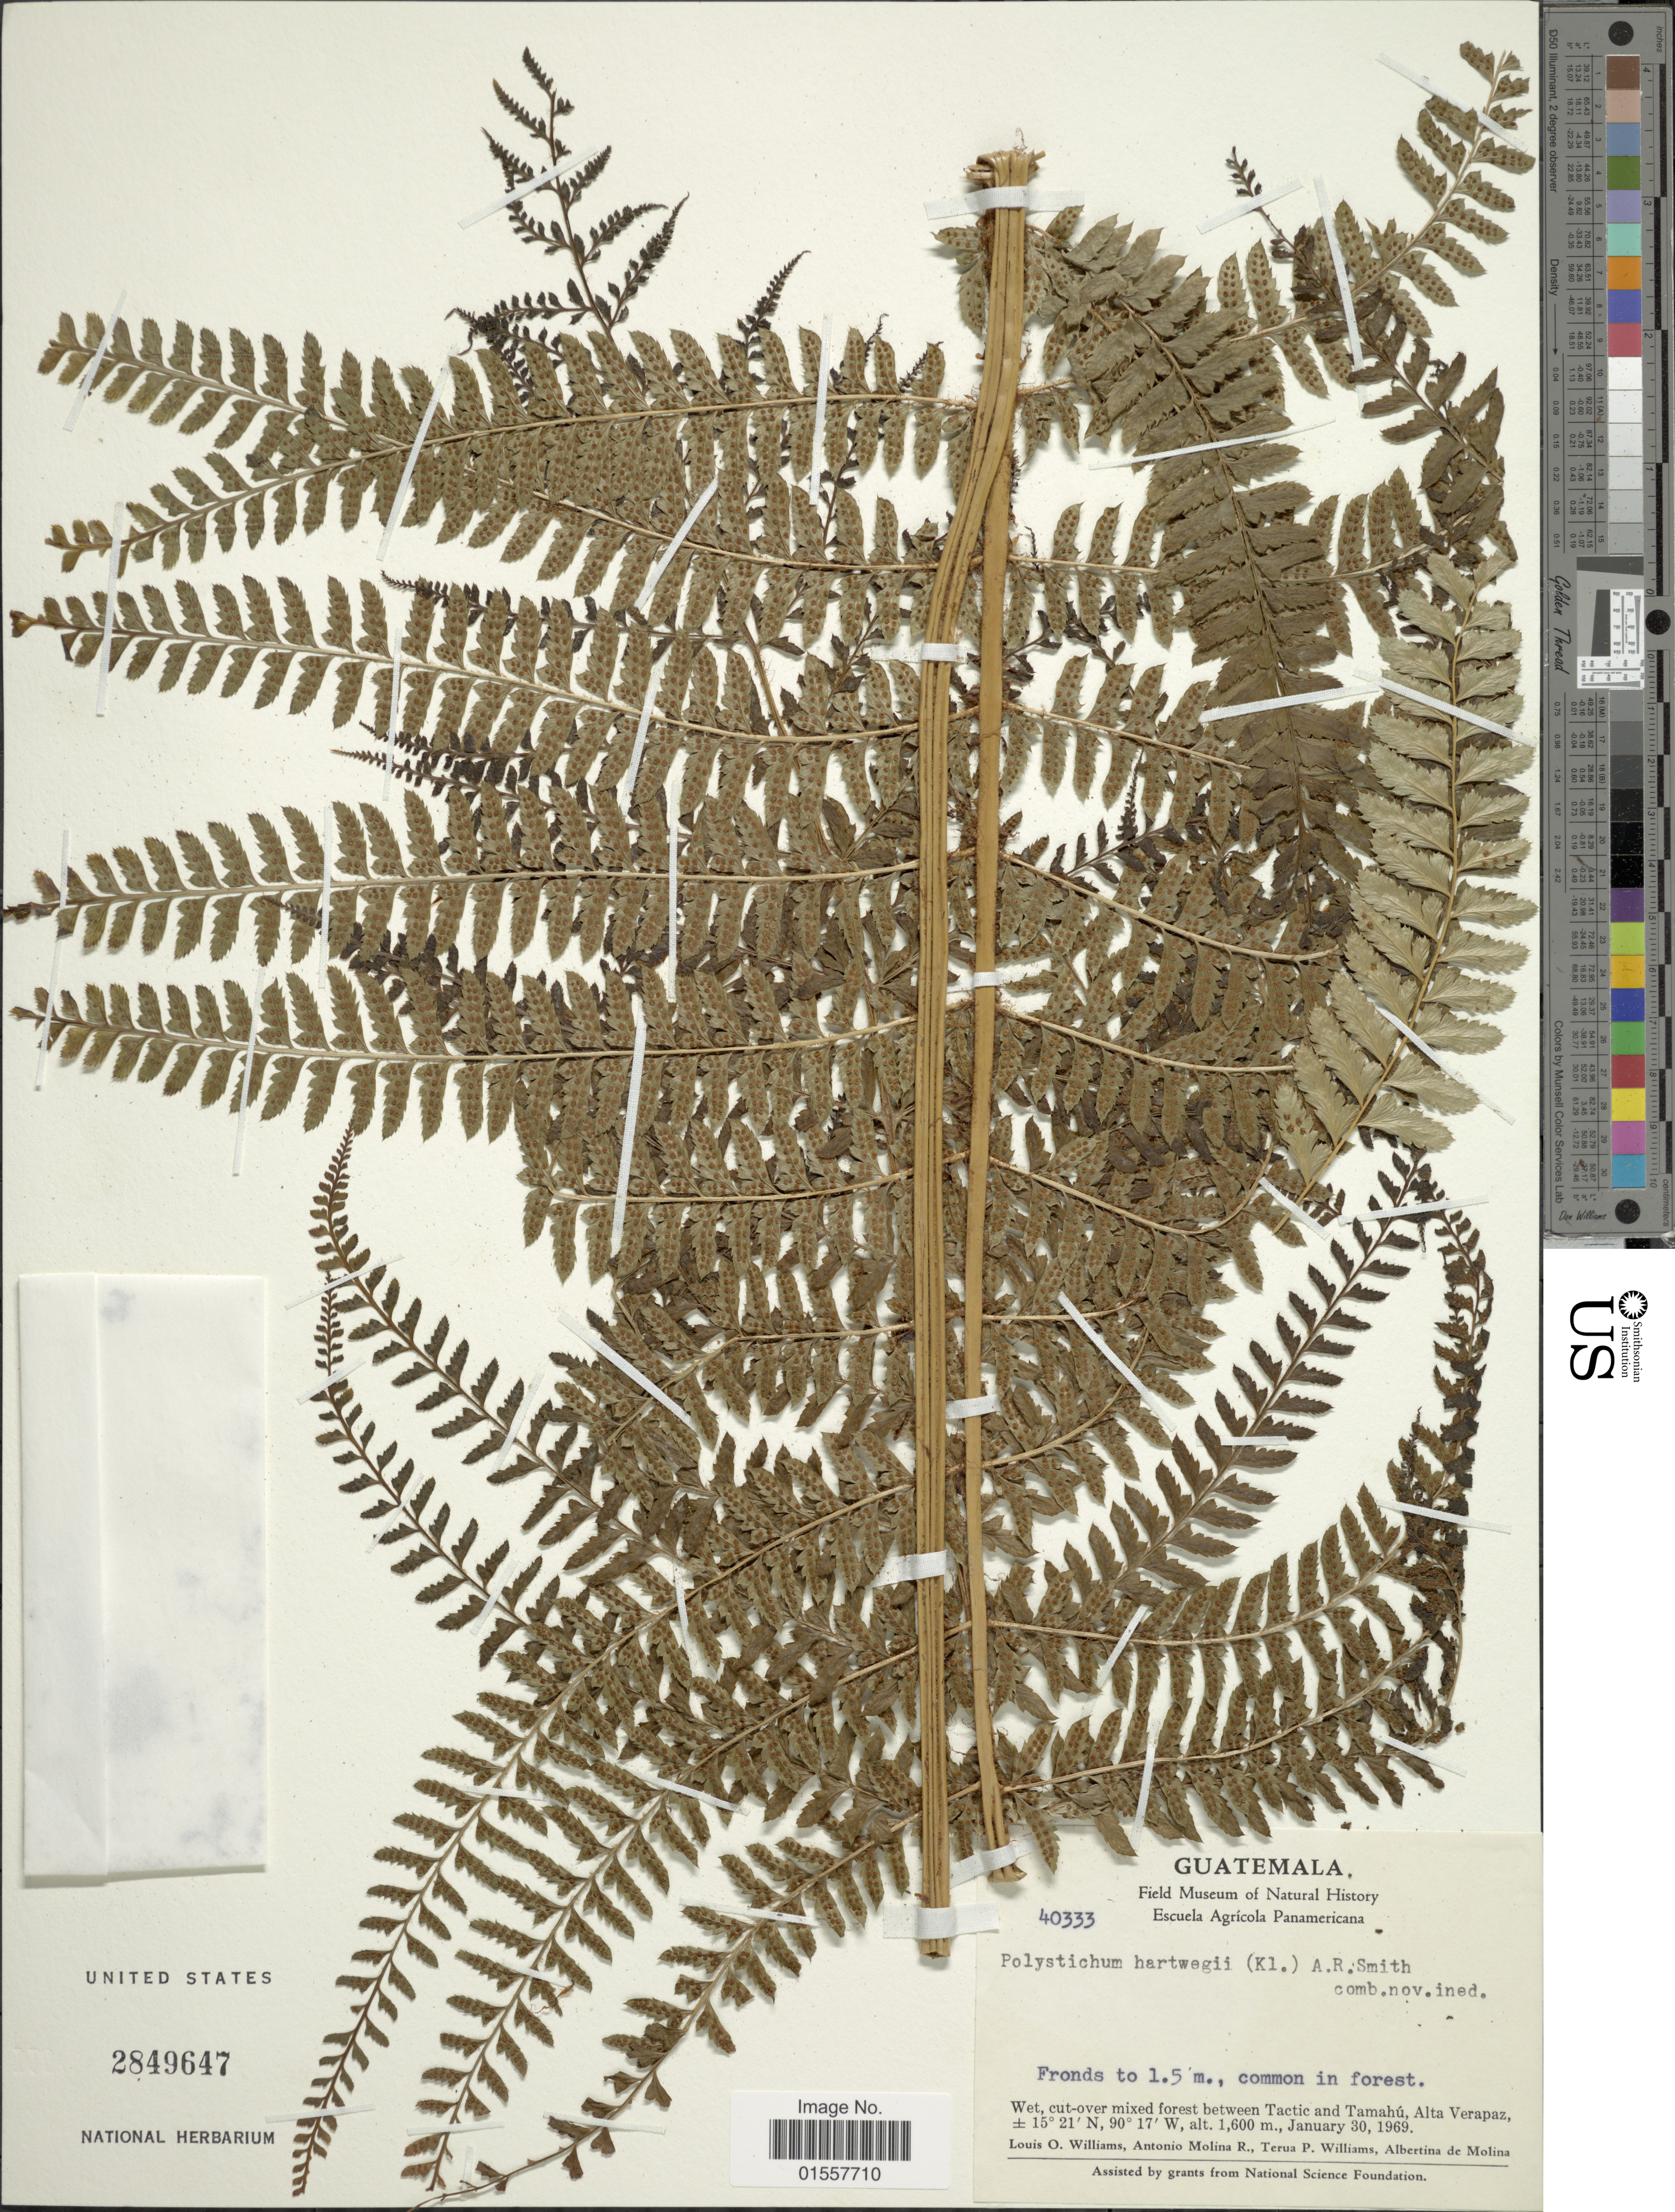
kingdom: Plantae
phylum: Tracheophyta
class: Polypodiopsida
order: Polypodiales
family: Dryopteridaceae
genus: Polystichum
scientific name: Polystichum hartwegii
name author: (Klotzsch) Hieron.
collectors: L. O. Williams, A. Molina R., T. P. Williams & A. R. Molina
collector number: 40333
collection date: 1969-01-30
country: Guatemala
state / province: Alta Verapaz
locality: Between Tactic and Tamahu, Alta Verapaz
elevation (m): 1600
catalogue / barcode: US 2849647